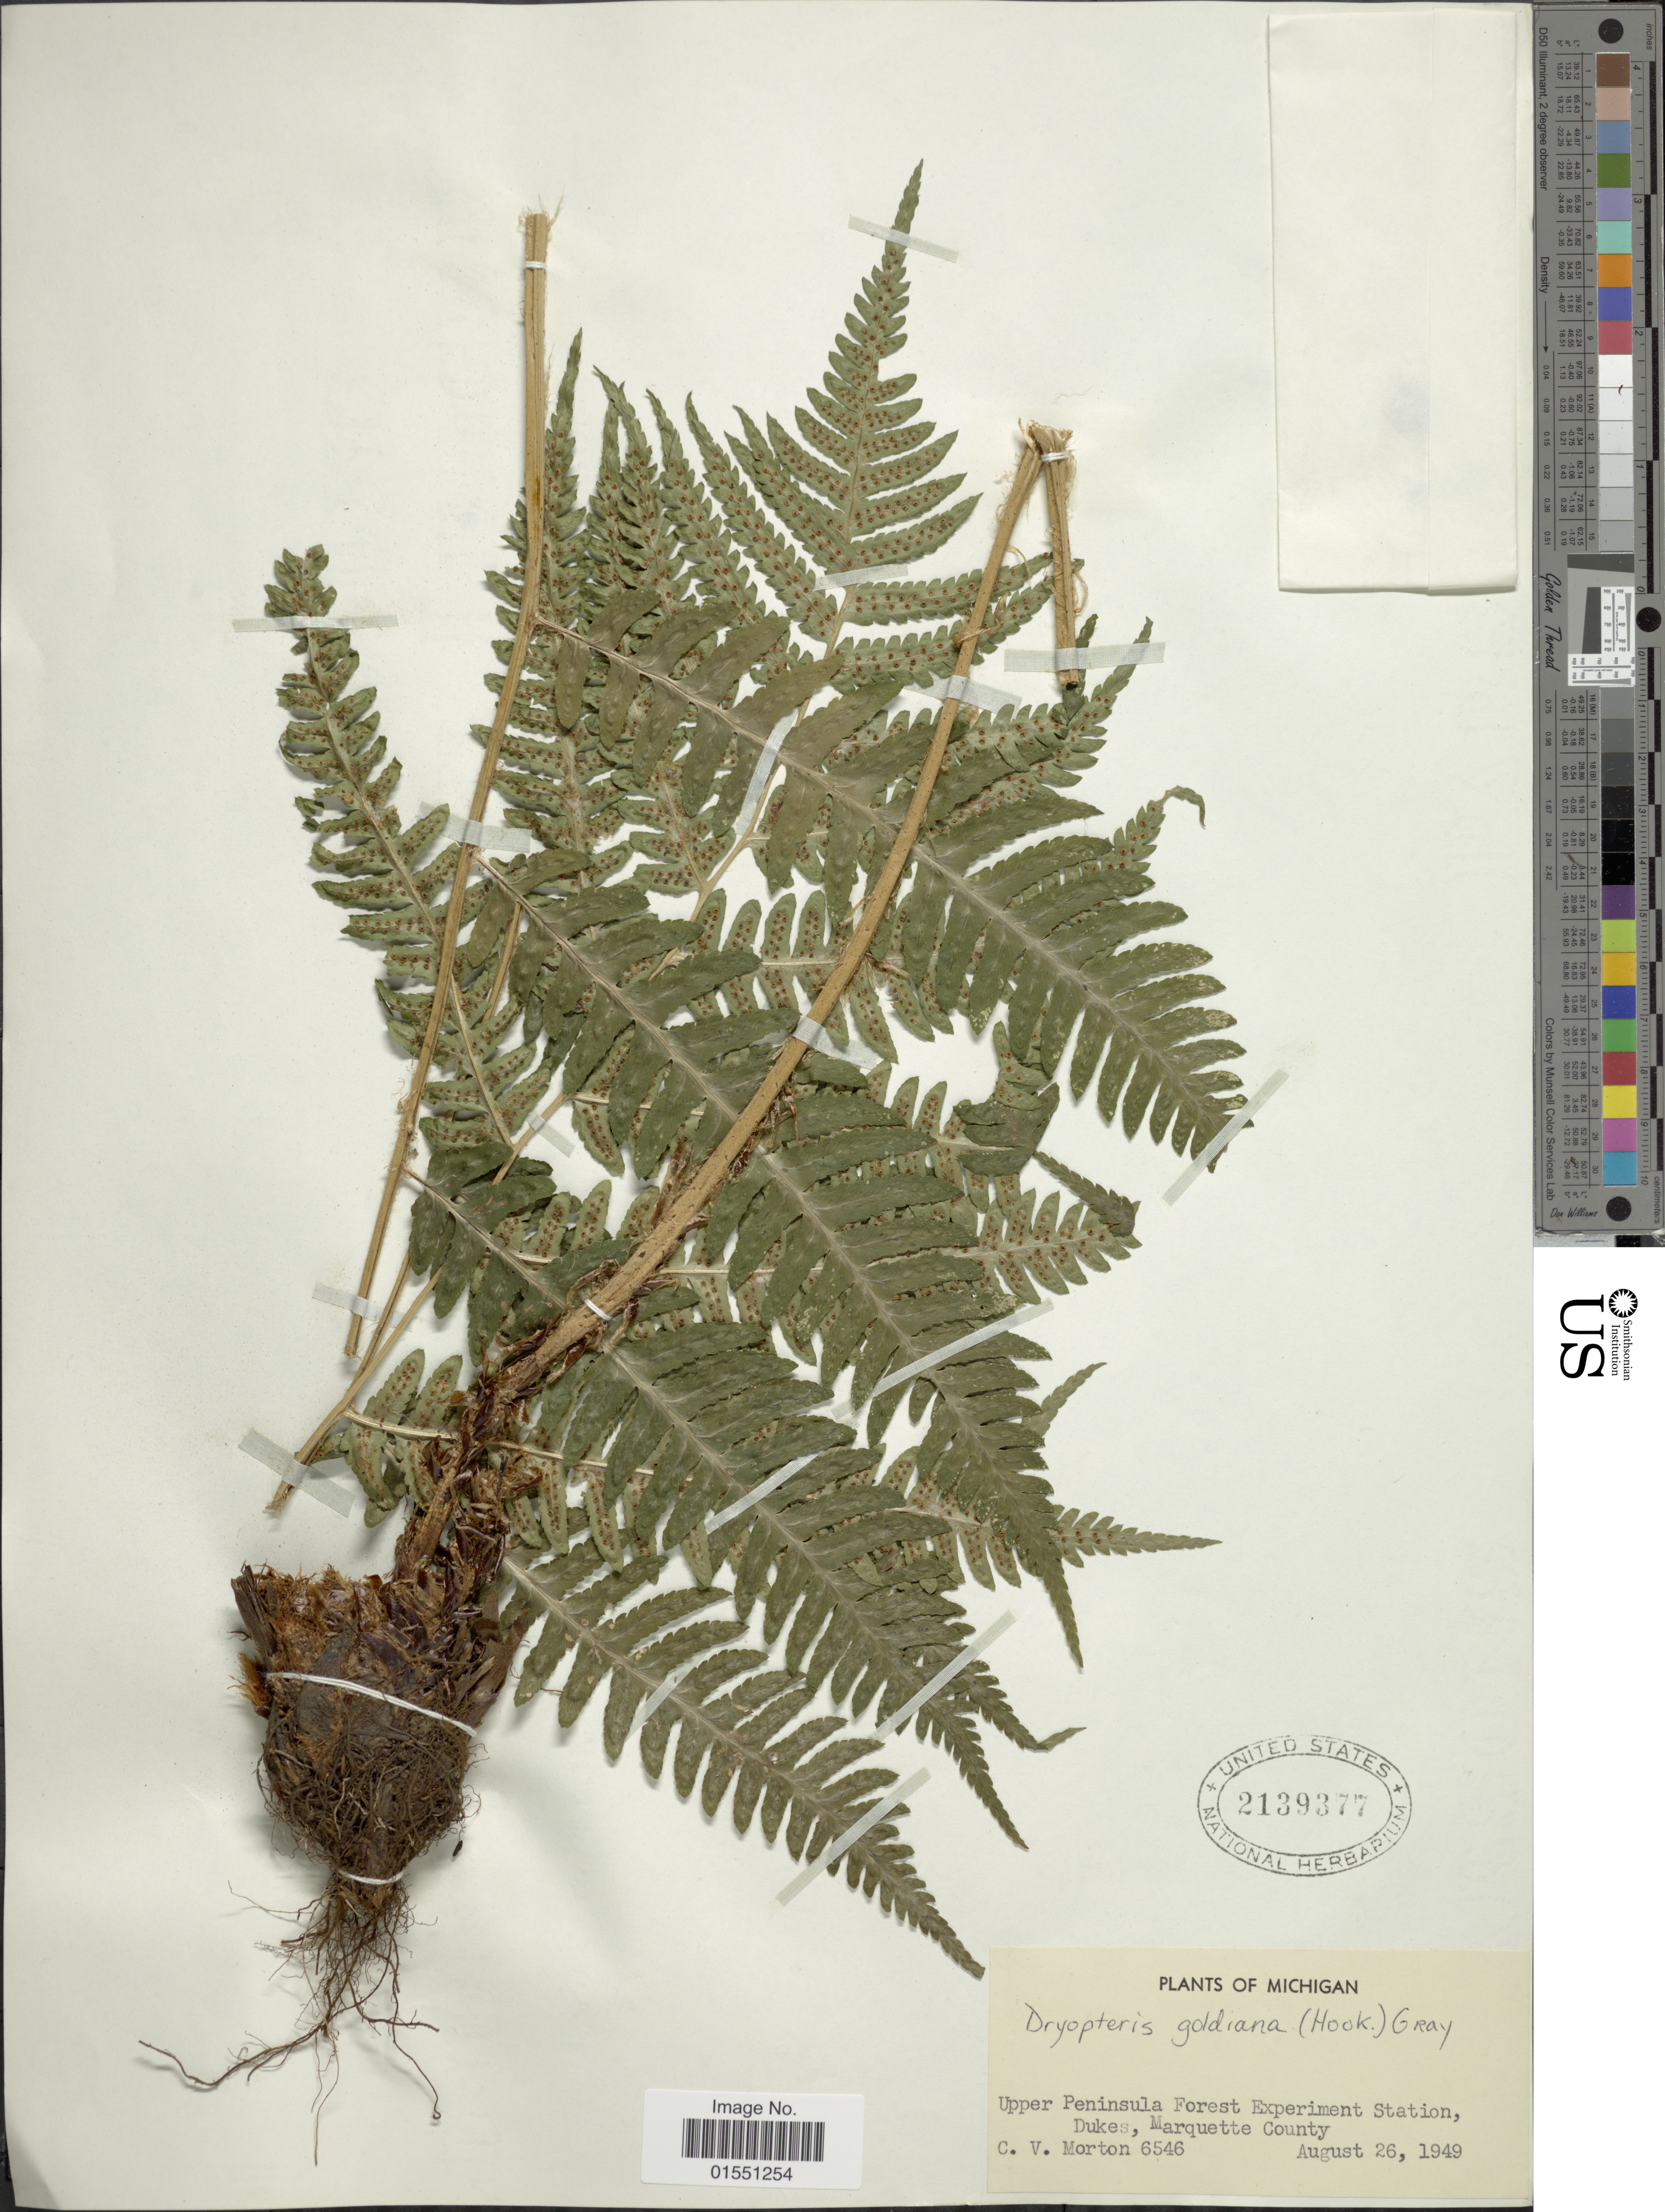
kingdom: Plantae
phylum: Tracheophyta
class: Polypodiopsida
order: Polypodiales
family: Dryopteridaceae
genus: Dryopteris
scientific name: Dryopteris goldiana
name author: (Hook. ex Goldie) A. Gray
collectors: C. V. Morton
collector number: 6546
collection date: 1949-08-26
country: United States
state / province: Michigan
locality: Upper Peninsula Forest Experiment Station, Dukes, Marquette County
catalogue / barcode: US 2139377